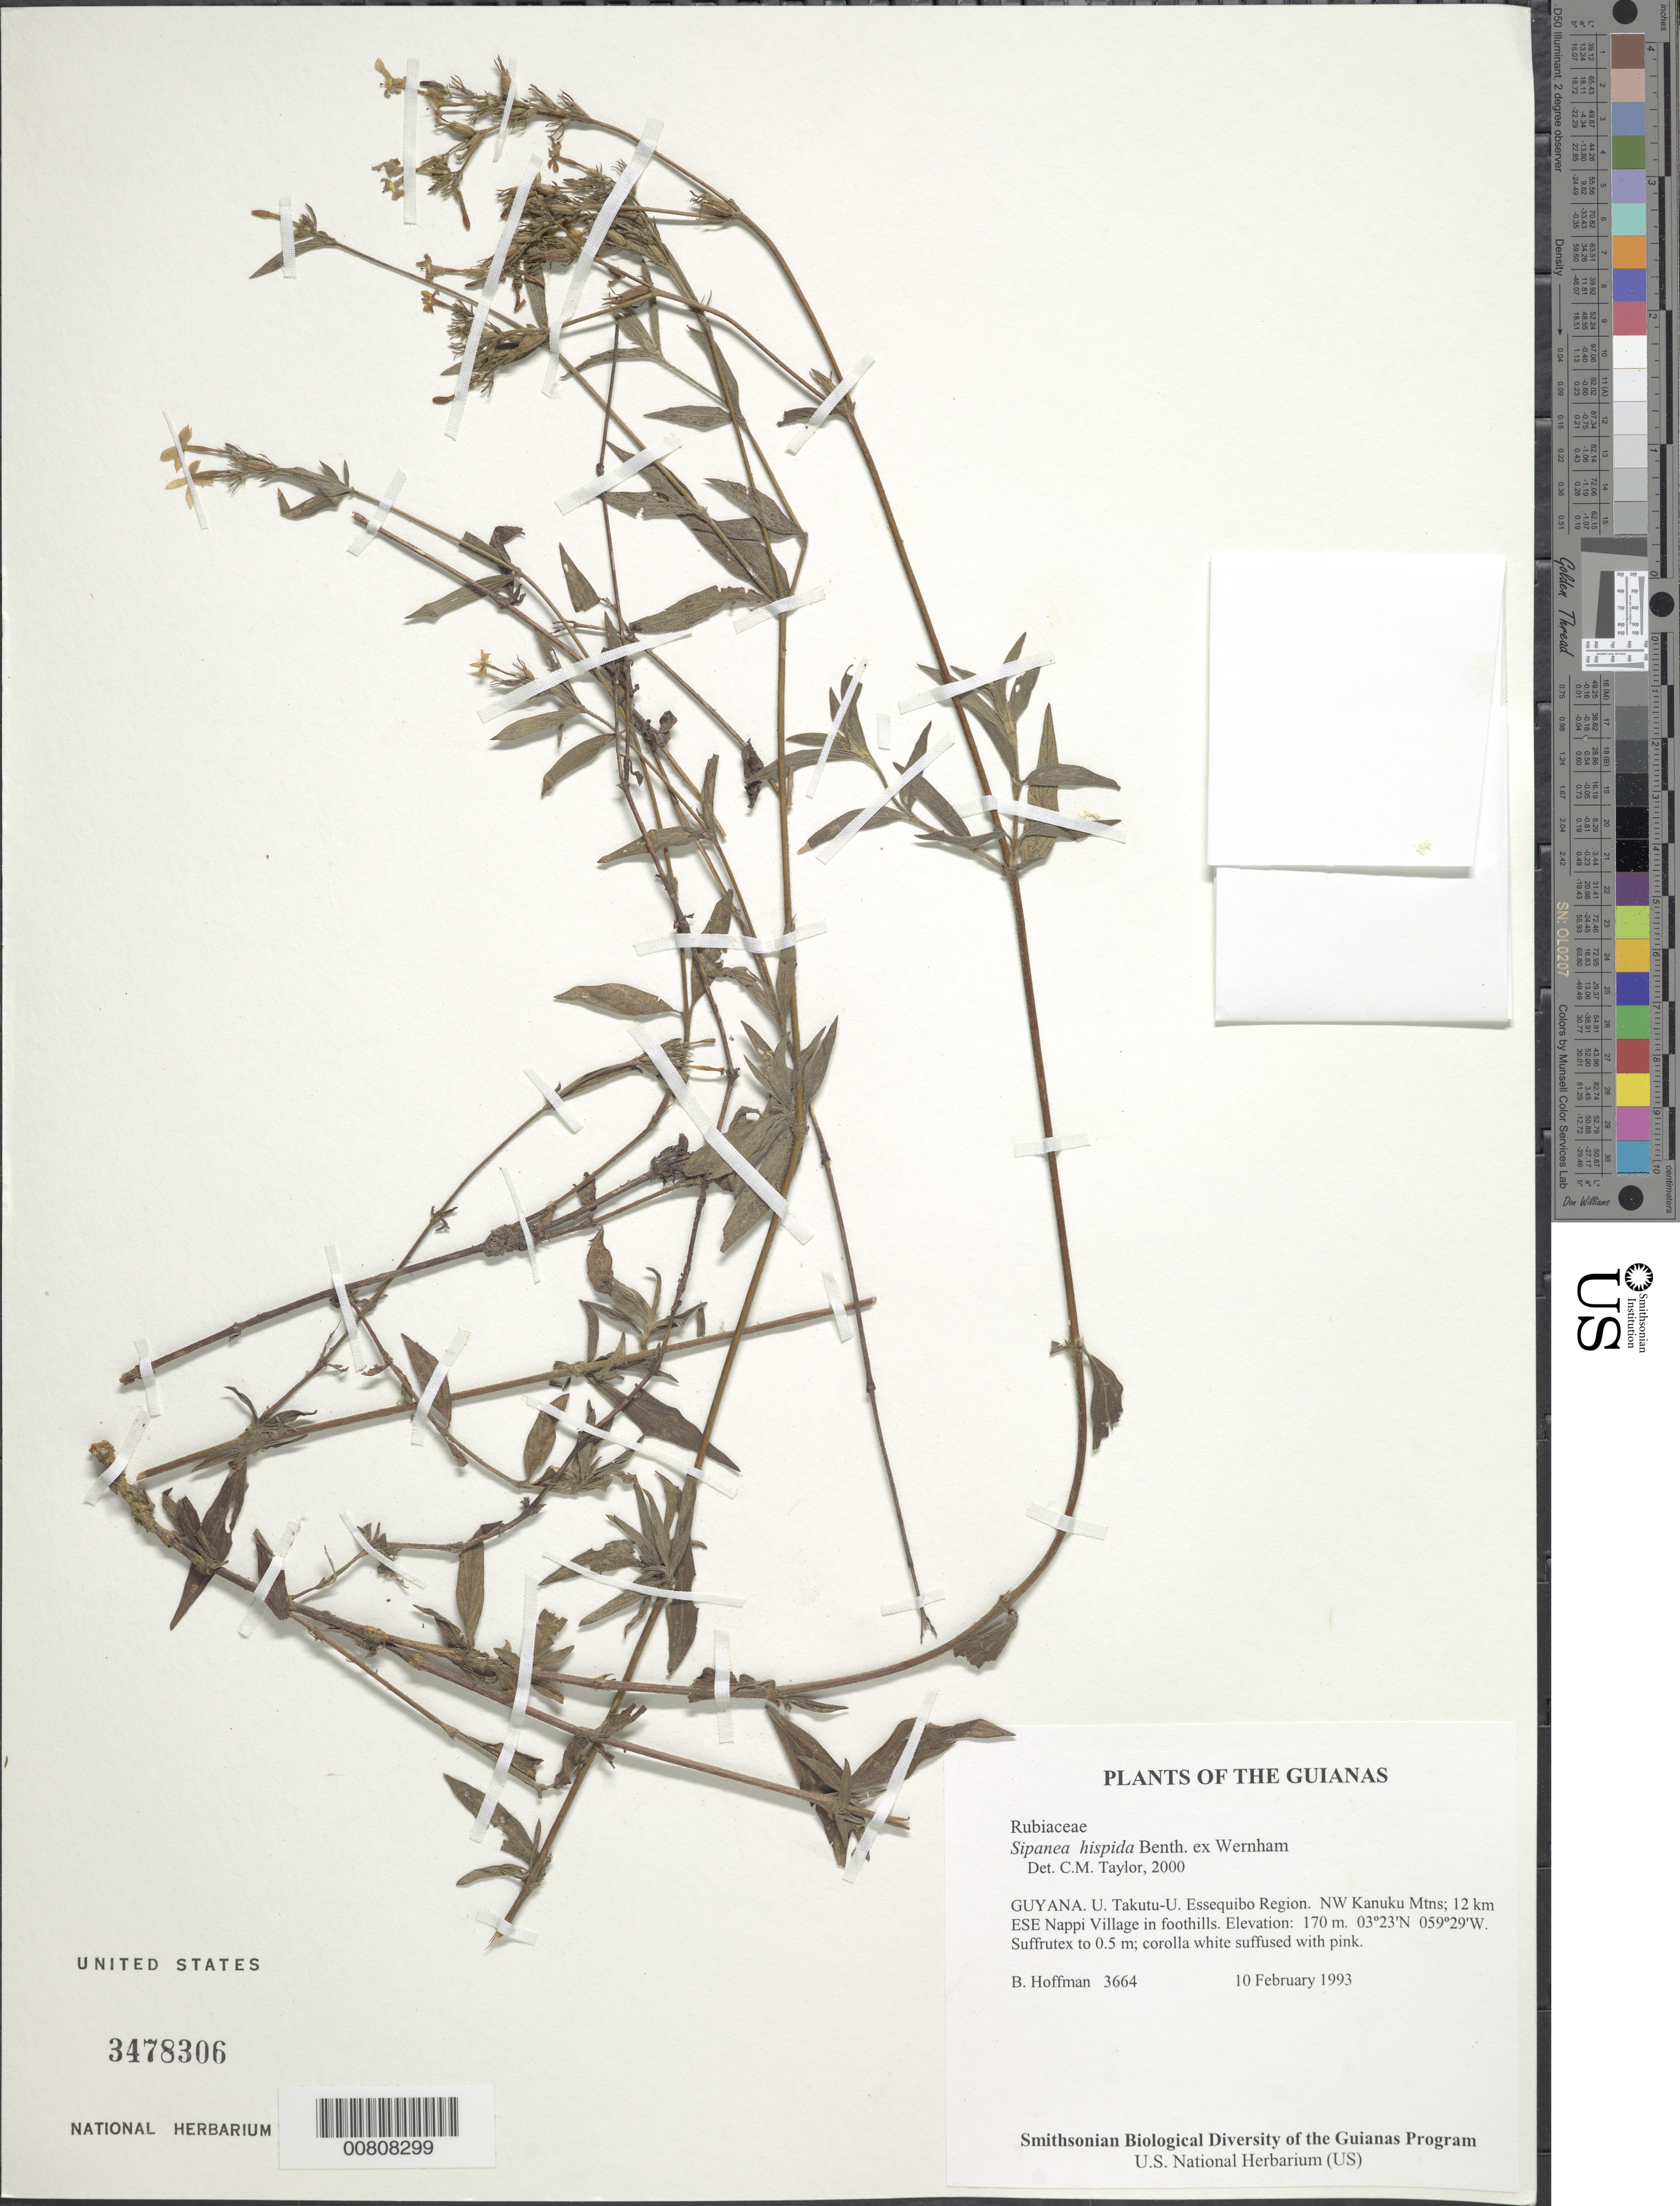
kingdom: Plantae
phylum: Tracheophyta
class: Magnoliopsida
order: Gentianales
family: Rubiaceae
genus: Sipanea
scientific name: Sipanea hispida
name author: Benth. ex Wernham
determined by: Taylor, Charlotte M.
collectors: B. Hoffman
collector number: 3664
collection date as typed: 10 February 1993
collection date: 1993-02-10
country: Guyana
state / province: U. Takutu-U. Essequibo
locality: NW Kanuku Mountains; 12 km ESE of Nappi Village in foothills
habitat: Relatively undisturbed savanna, occasional bush islands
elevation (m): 170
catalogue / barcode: US 3478306